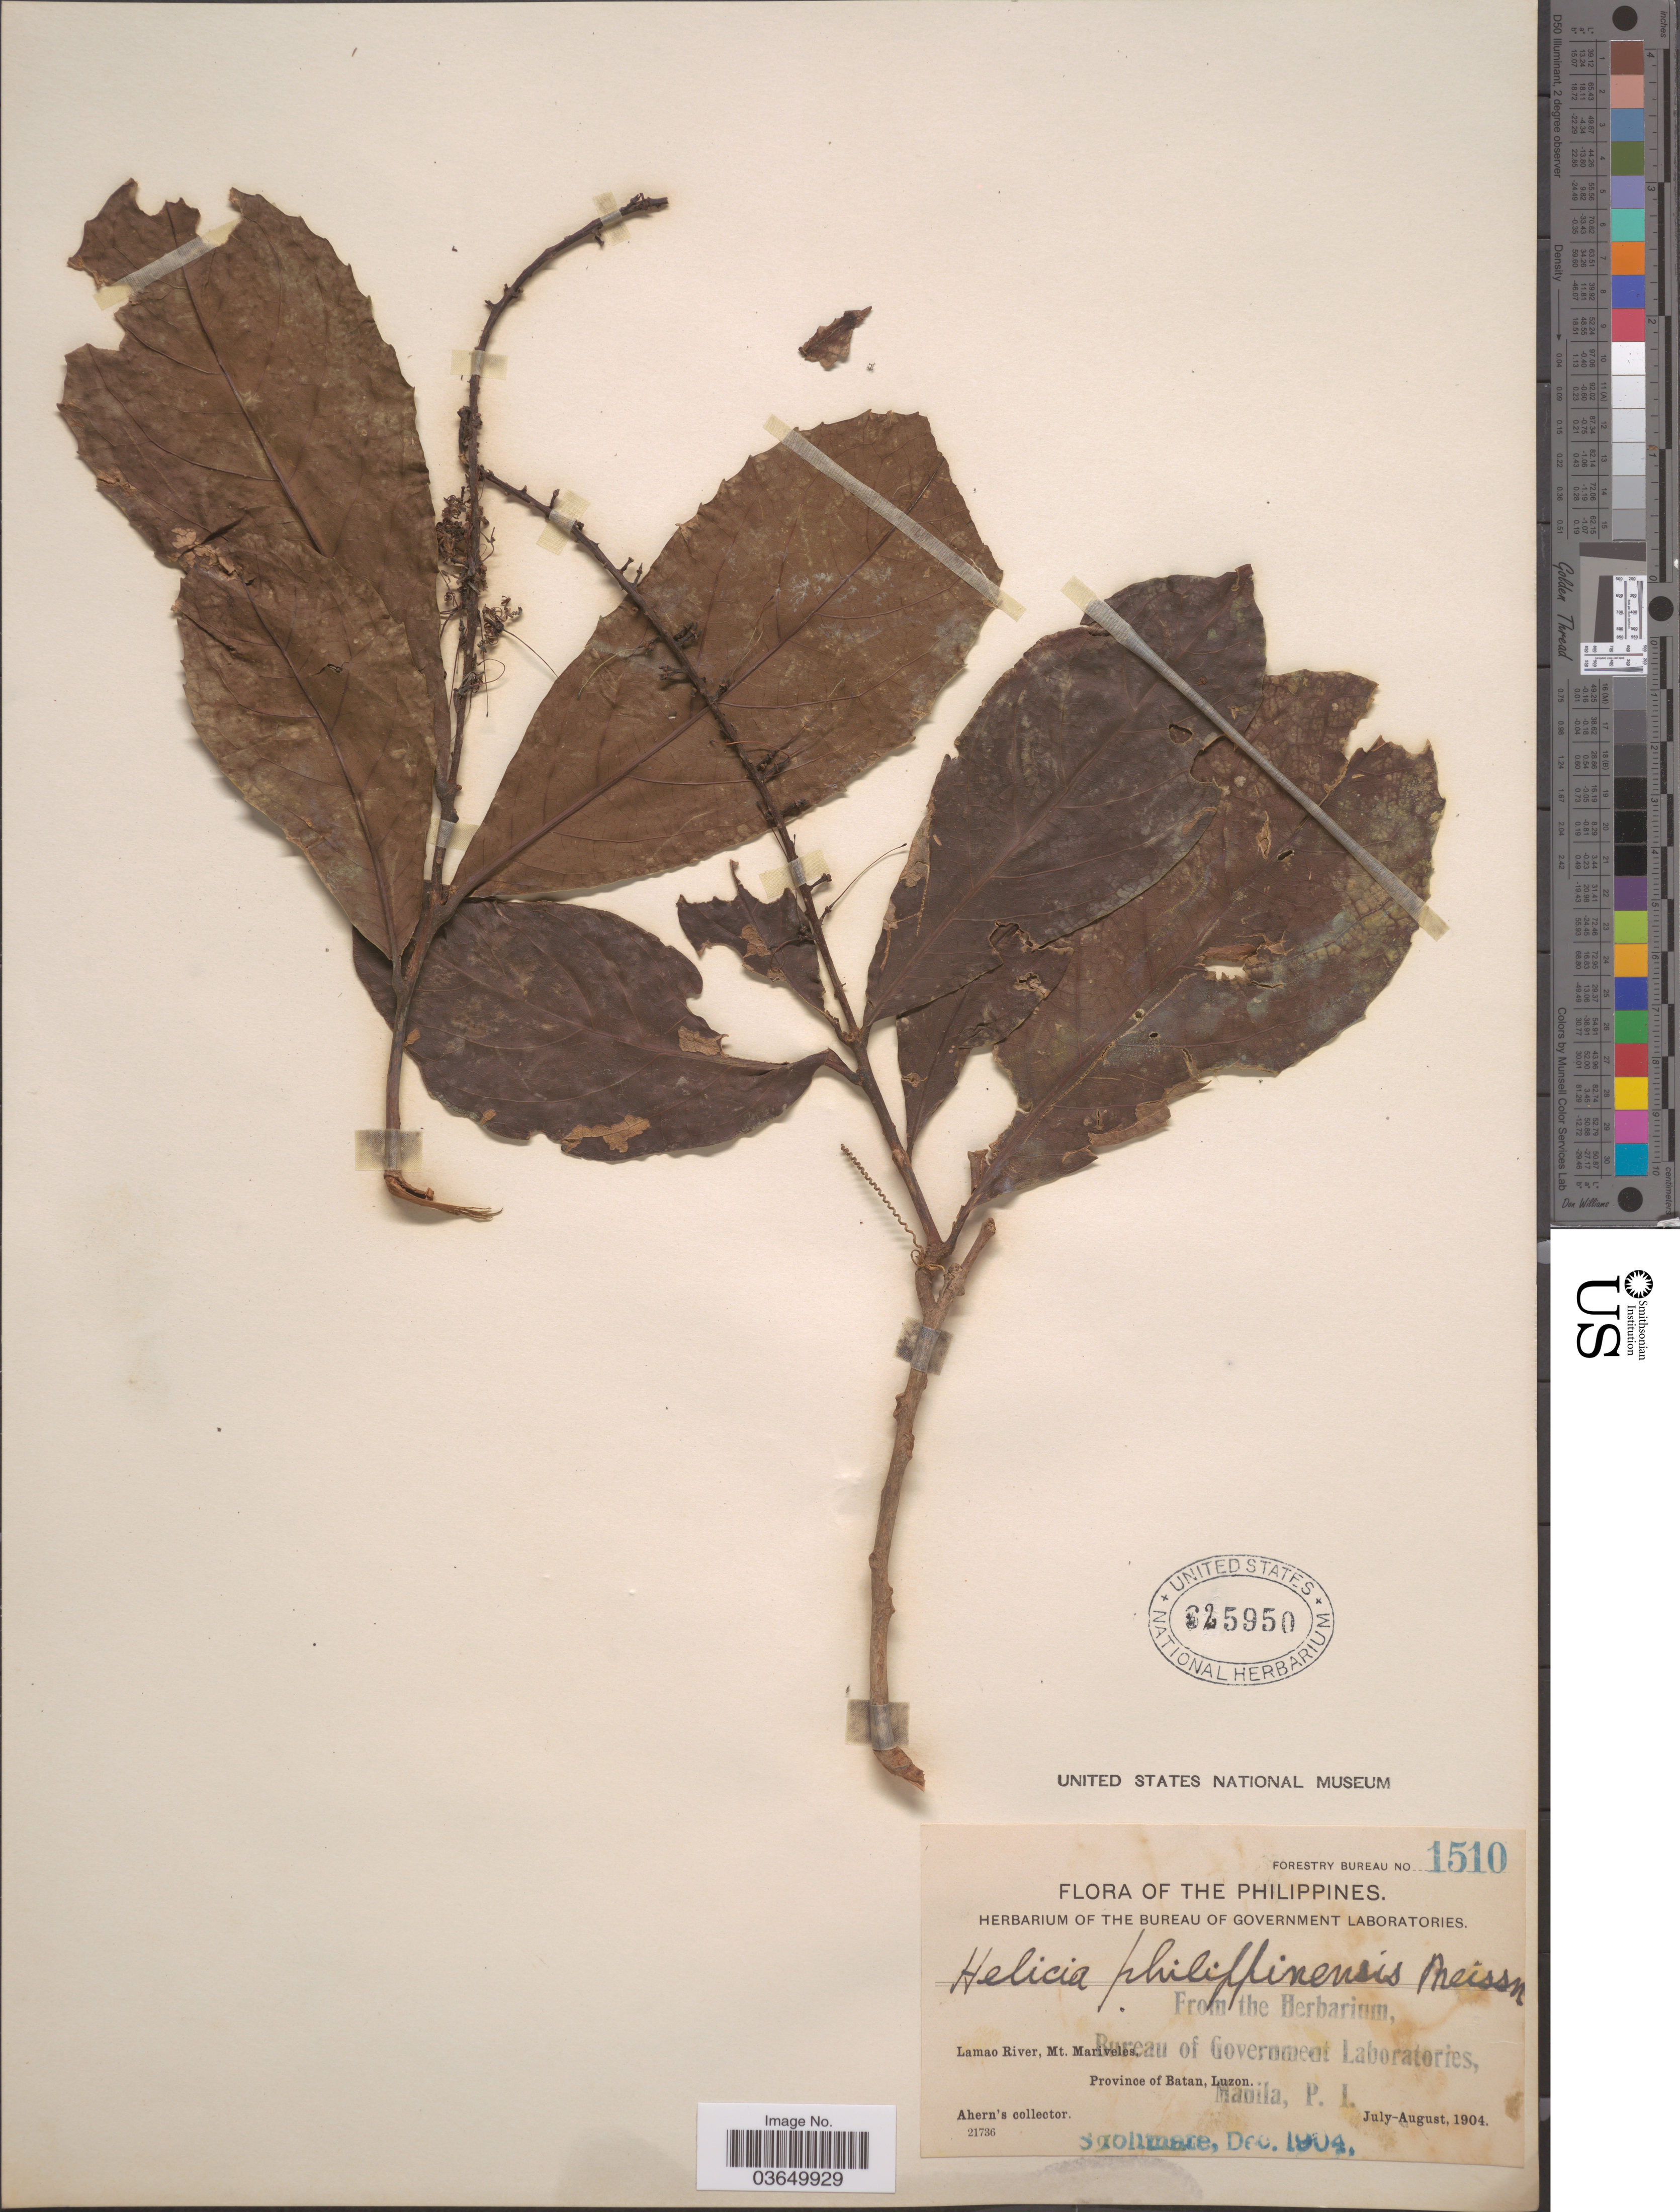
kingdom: Plantae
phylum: Tracheophyta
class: Magnoliopsida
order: Proteales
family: Proteaceae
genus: Helicia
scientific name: Helicia cumingiana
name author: C. Presl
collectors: Ahern's collector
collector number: Forestry Bureau 1510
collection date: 1904-07/1904-08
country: Philippines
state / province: Cagayan Valley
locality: Lamao River, Mt. Mariveles, Province of Batan, Luzon.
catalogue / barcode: US 625950